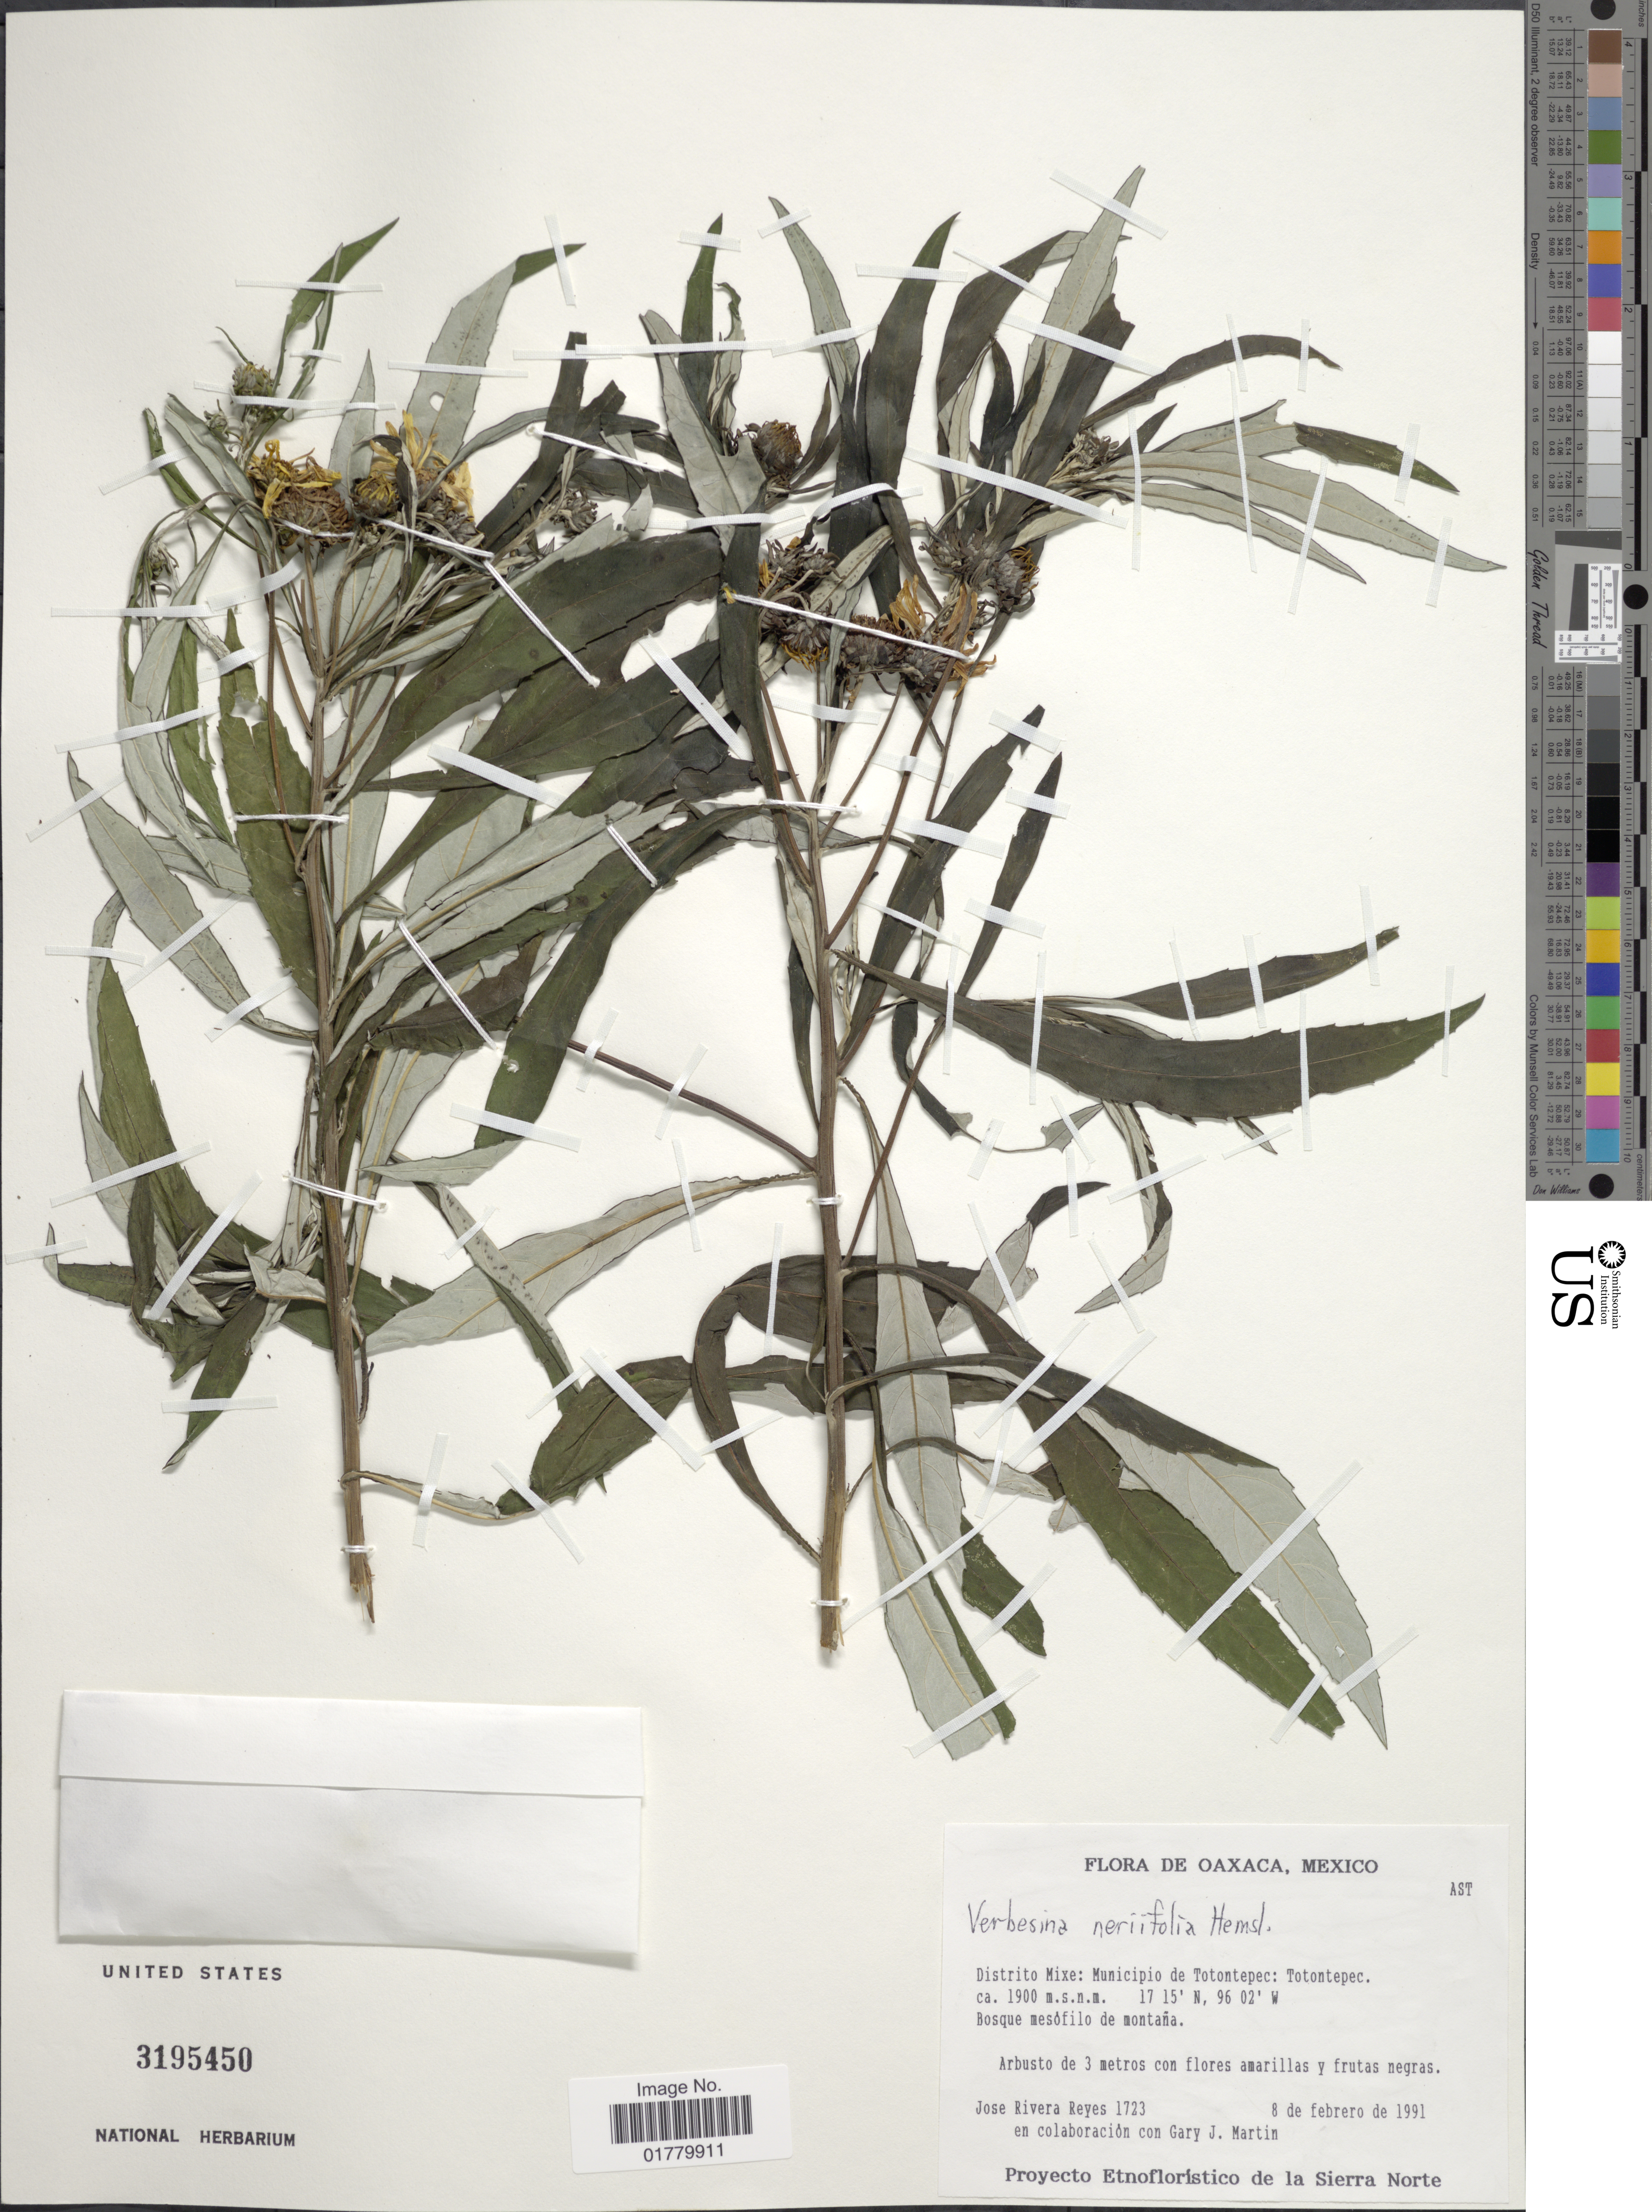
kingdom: Plantae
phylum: Tracheophyta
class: Magnoliopsida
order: Asterales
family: Asteraceae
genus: Verbesina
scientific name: Verbesina neriifolia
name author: Hemsl.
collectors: J. Reyes & G. J. Martin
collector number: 1723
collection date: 1991-02-08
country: Mexico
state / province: Oaxaca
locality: Distrito Mixe: Municipio de Totontepec: Totontepec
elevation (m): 1900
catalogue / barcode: US 3195450